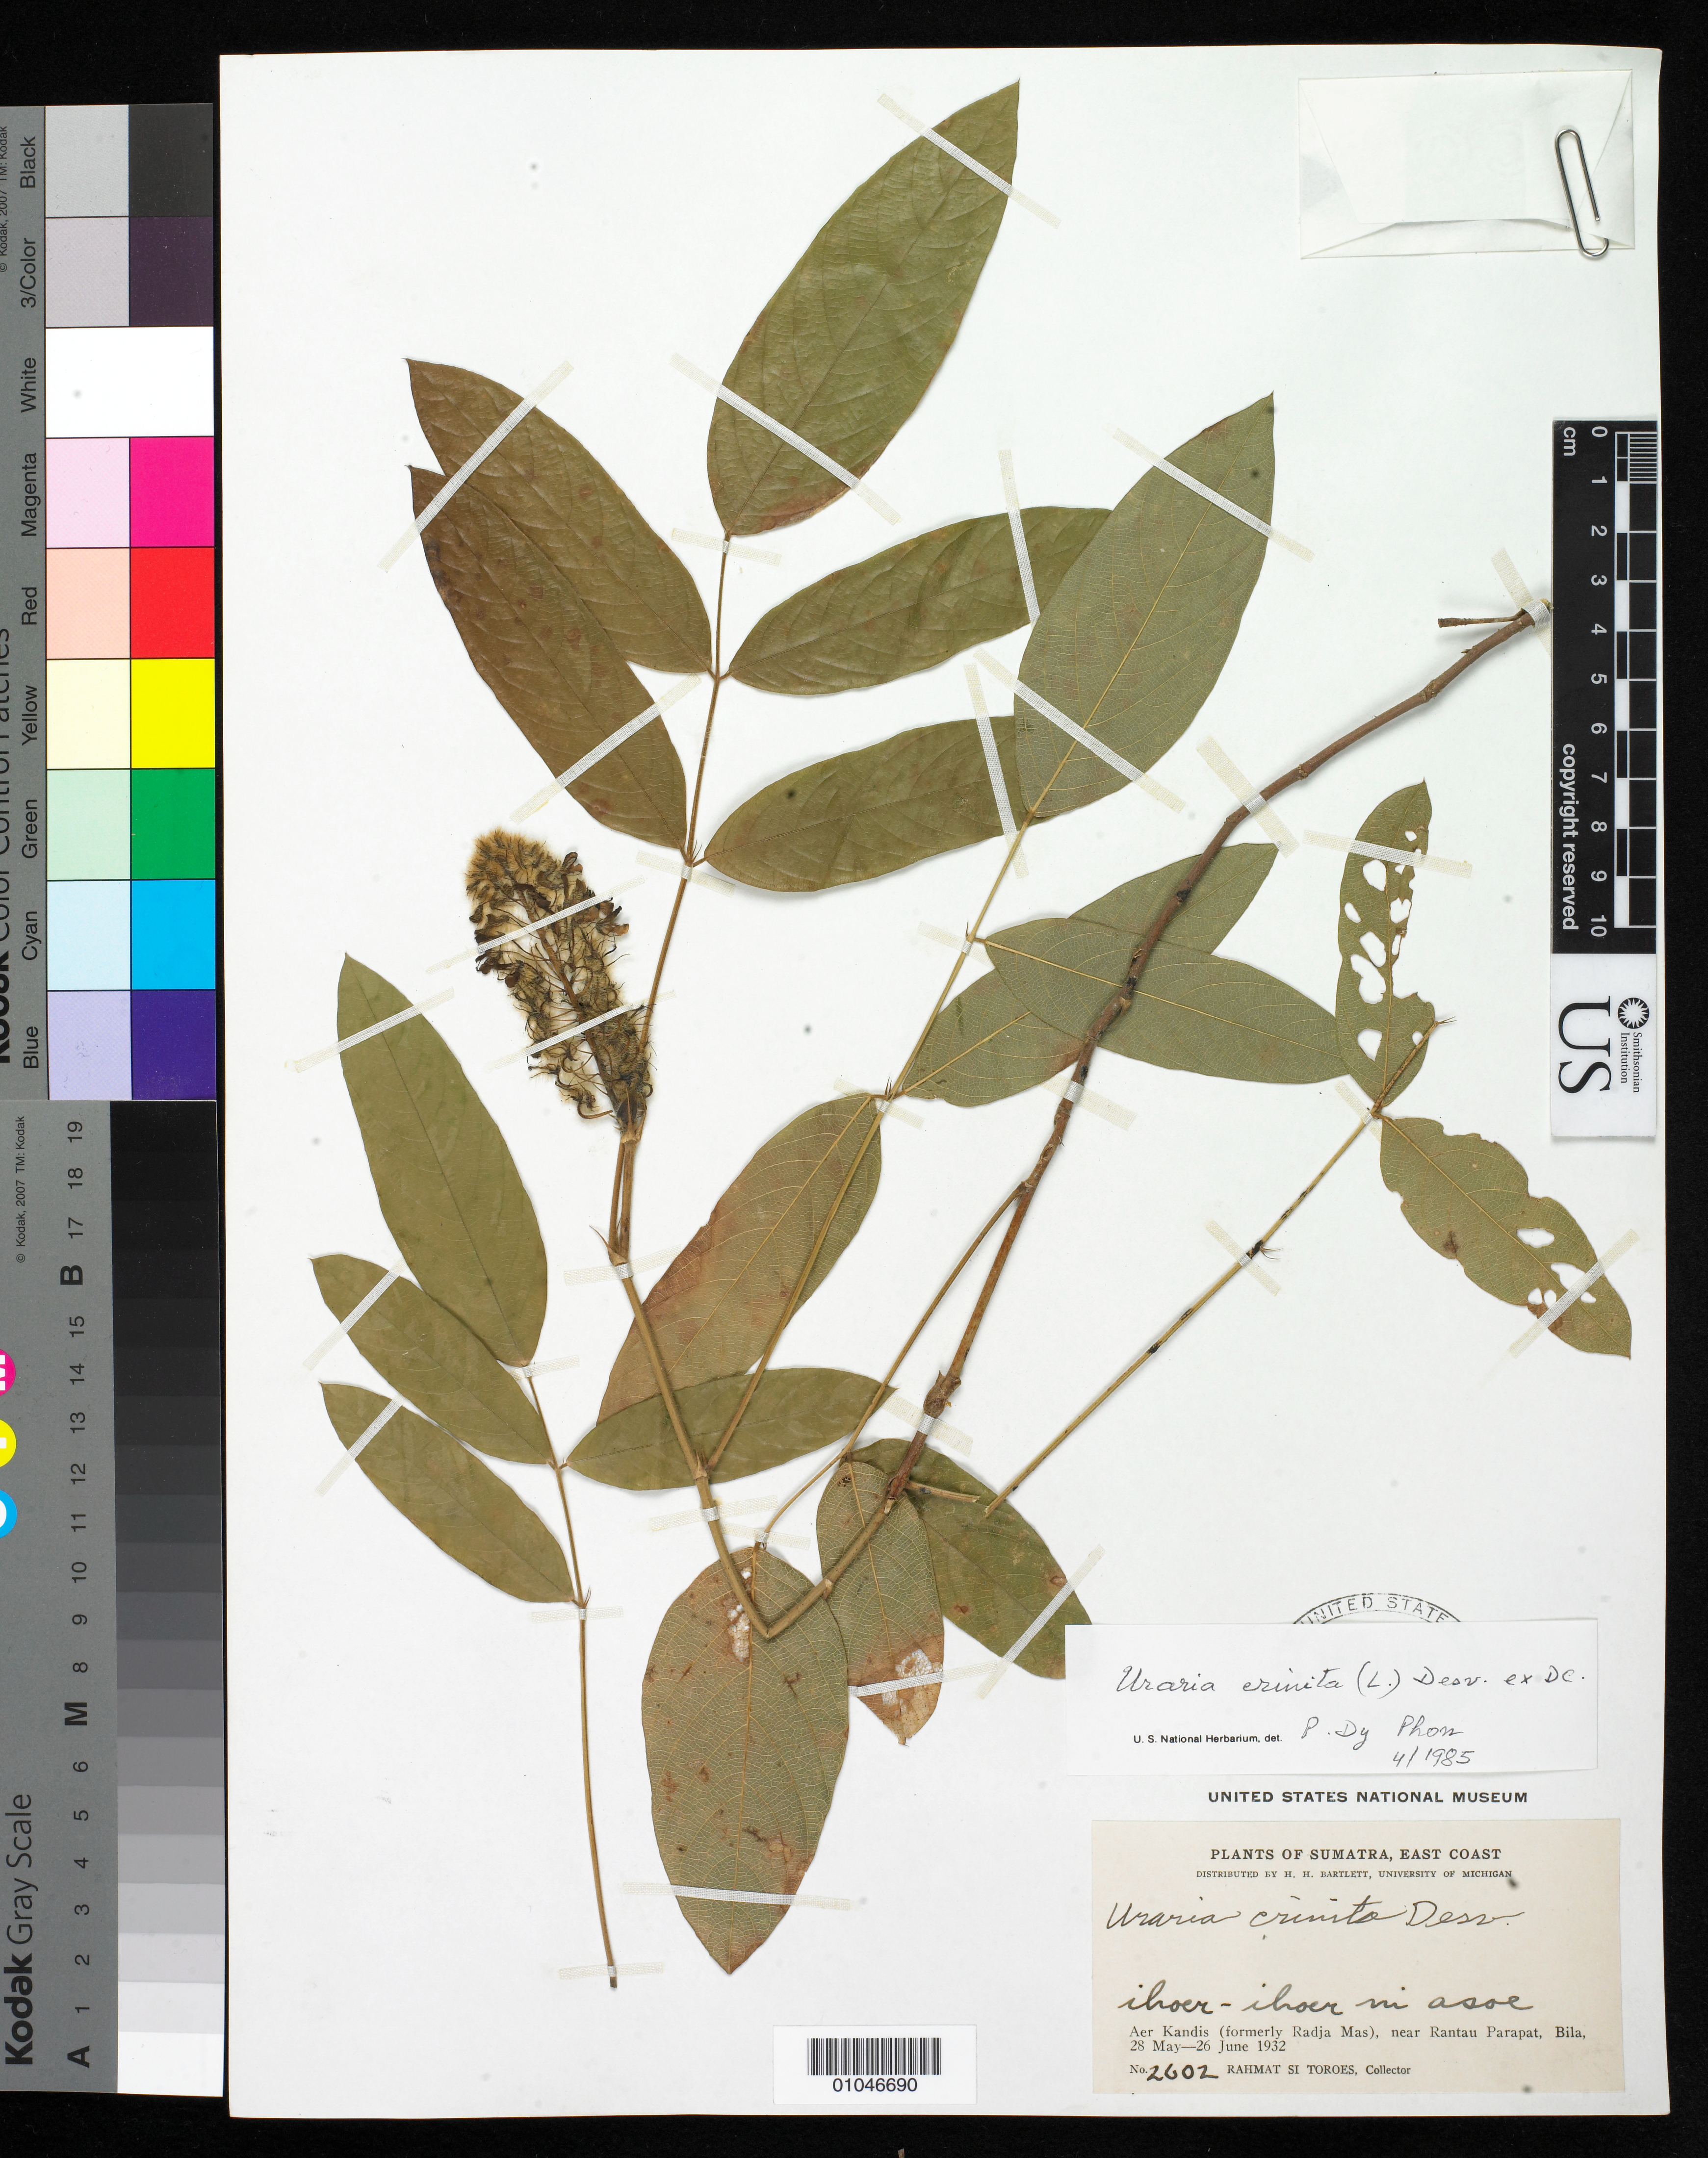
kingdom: Plantae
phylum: Tracheophyta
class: Magnoliopsida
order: Fabales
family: Fabaceae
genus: Uraria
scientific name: Uraria crinita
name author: (L.) Desv.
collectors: Rahmat Si Boeea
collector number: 2602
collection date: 1932-05-28/1932-06-26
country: Indonesia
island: Sumatra I.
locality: (East Coast) Aer Kandis (formerly Radja Mas), near Rantau Parapat, Bila, Sumatra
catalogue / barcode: US 1861107